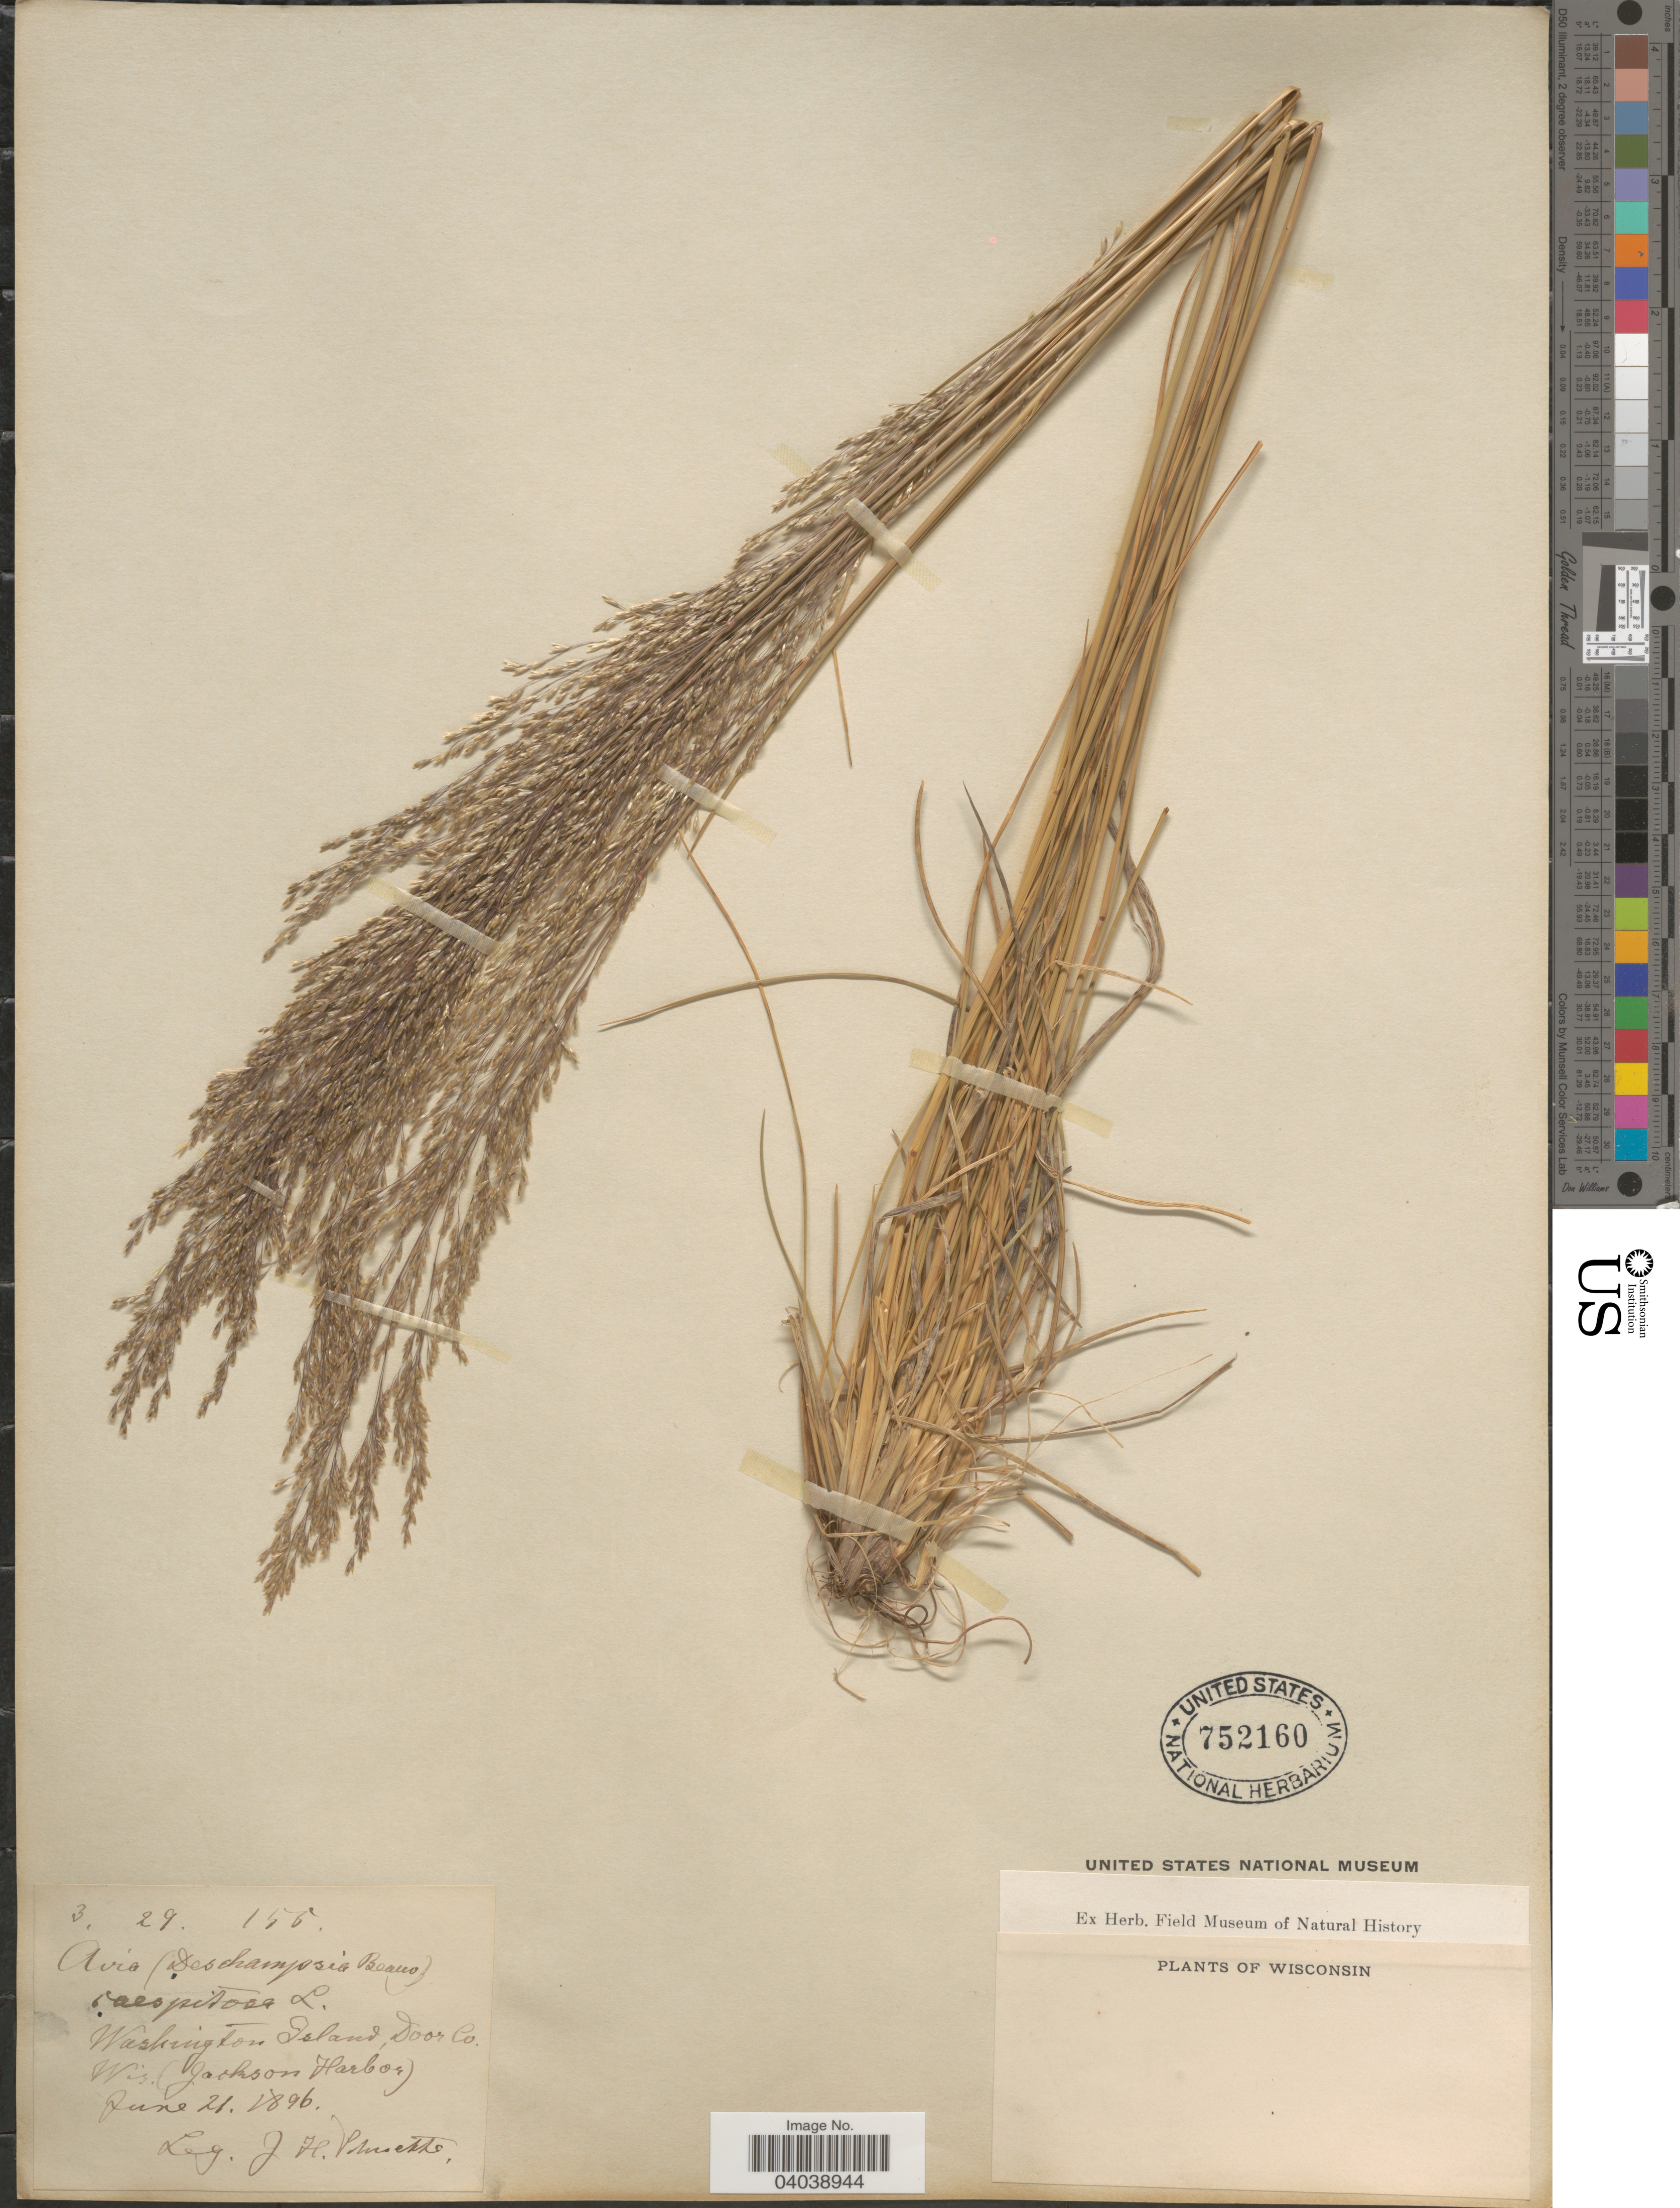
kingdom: Plantae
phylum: Tracheophyta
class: Liliopsida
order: Poales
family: Poaceae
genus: Deschampsia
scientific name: Deschampsia cespitosa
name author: (L.) P. Beauv.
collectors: J. H. Schuette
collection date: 1896-06-21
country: United States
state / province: Wisconsin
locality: Washington Island, Door Co. (Jackson Harbor).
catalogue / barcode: US 752160